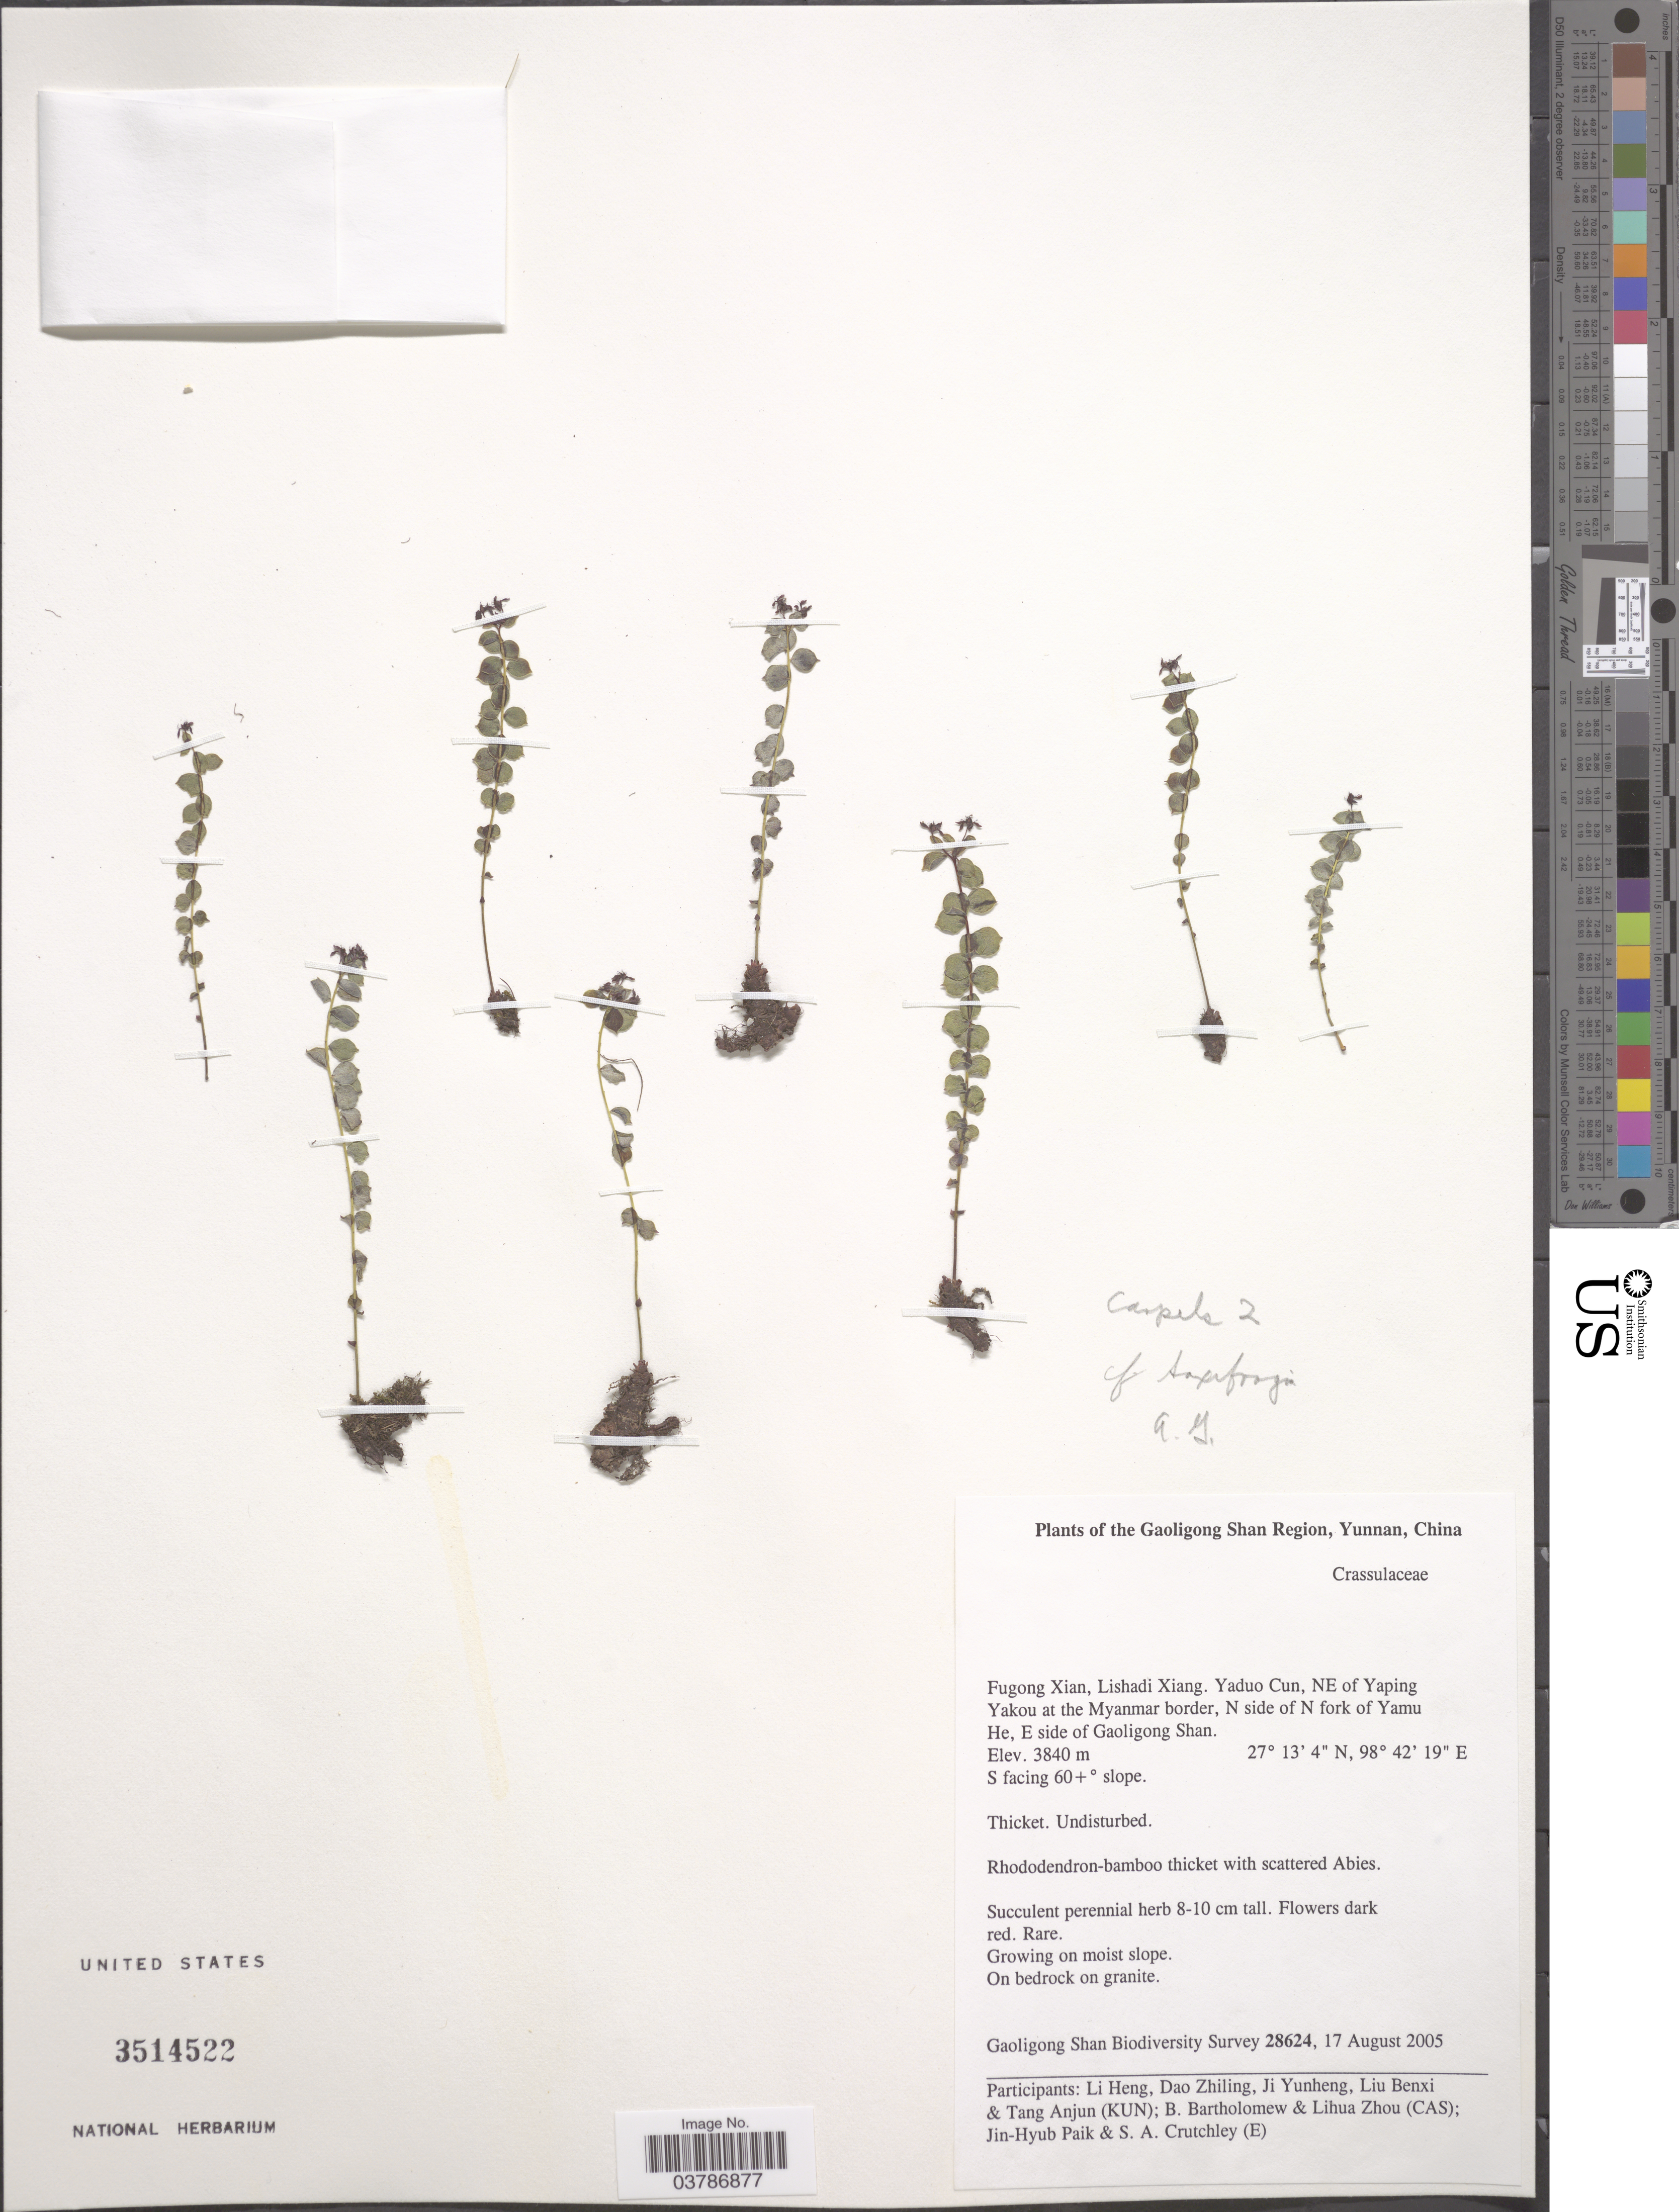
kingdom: Plantae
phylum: Tracheophyta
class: Magnoliopsida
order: Saxifragales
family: Saxifragaceae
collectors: Gaoligong Shan Biodiversity Survey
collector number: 28624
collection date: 2005-08-17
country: China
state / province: Yunnan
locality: The Gaoligong Shan Region. Fugong Xian, Lishadi Xiang. Yaduo Cun, NE of Yaping Yakou at the Myanmar border, N side of N fork of Yamu He, E side of Gaoligong Shan. S facing 60+° slope.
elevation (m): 3840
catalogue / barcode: US 3514522